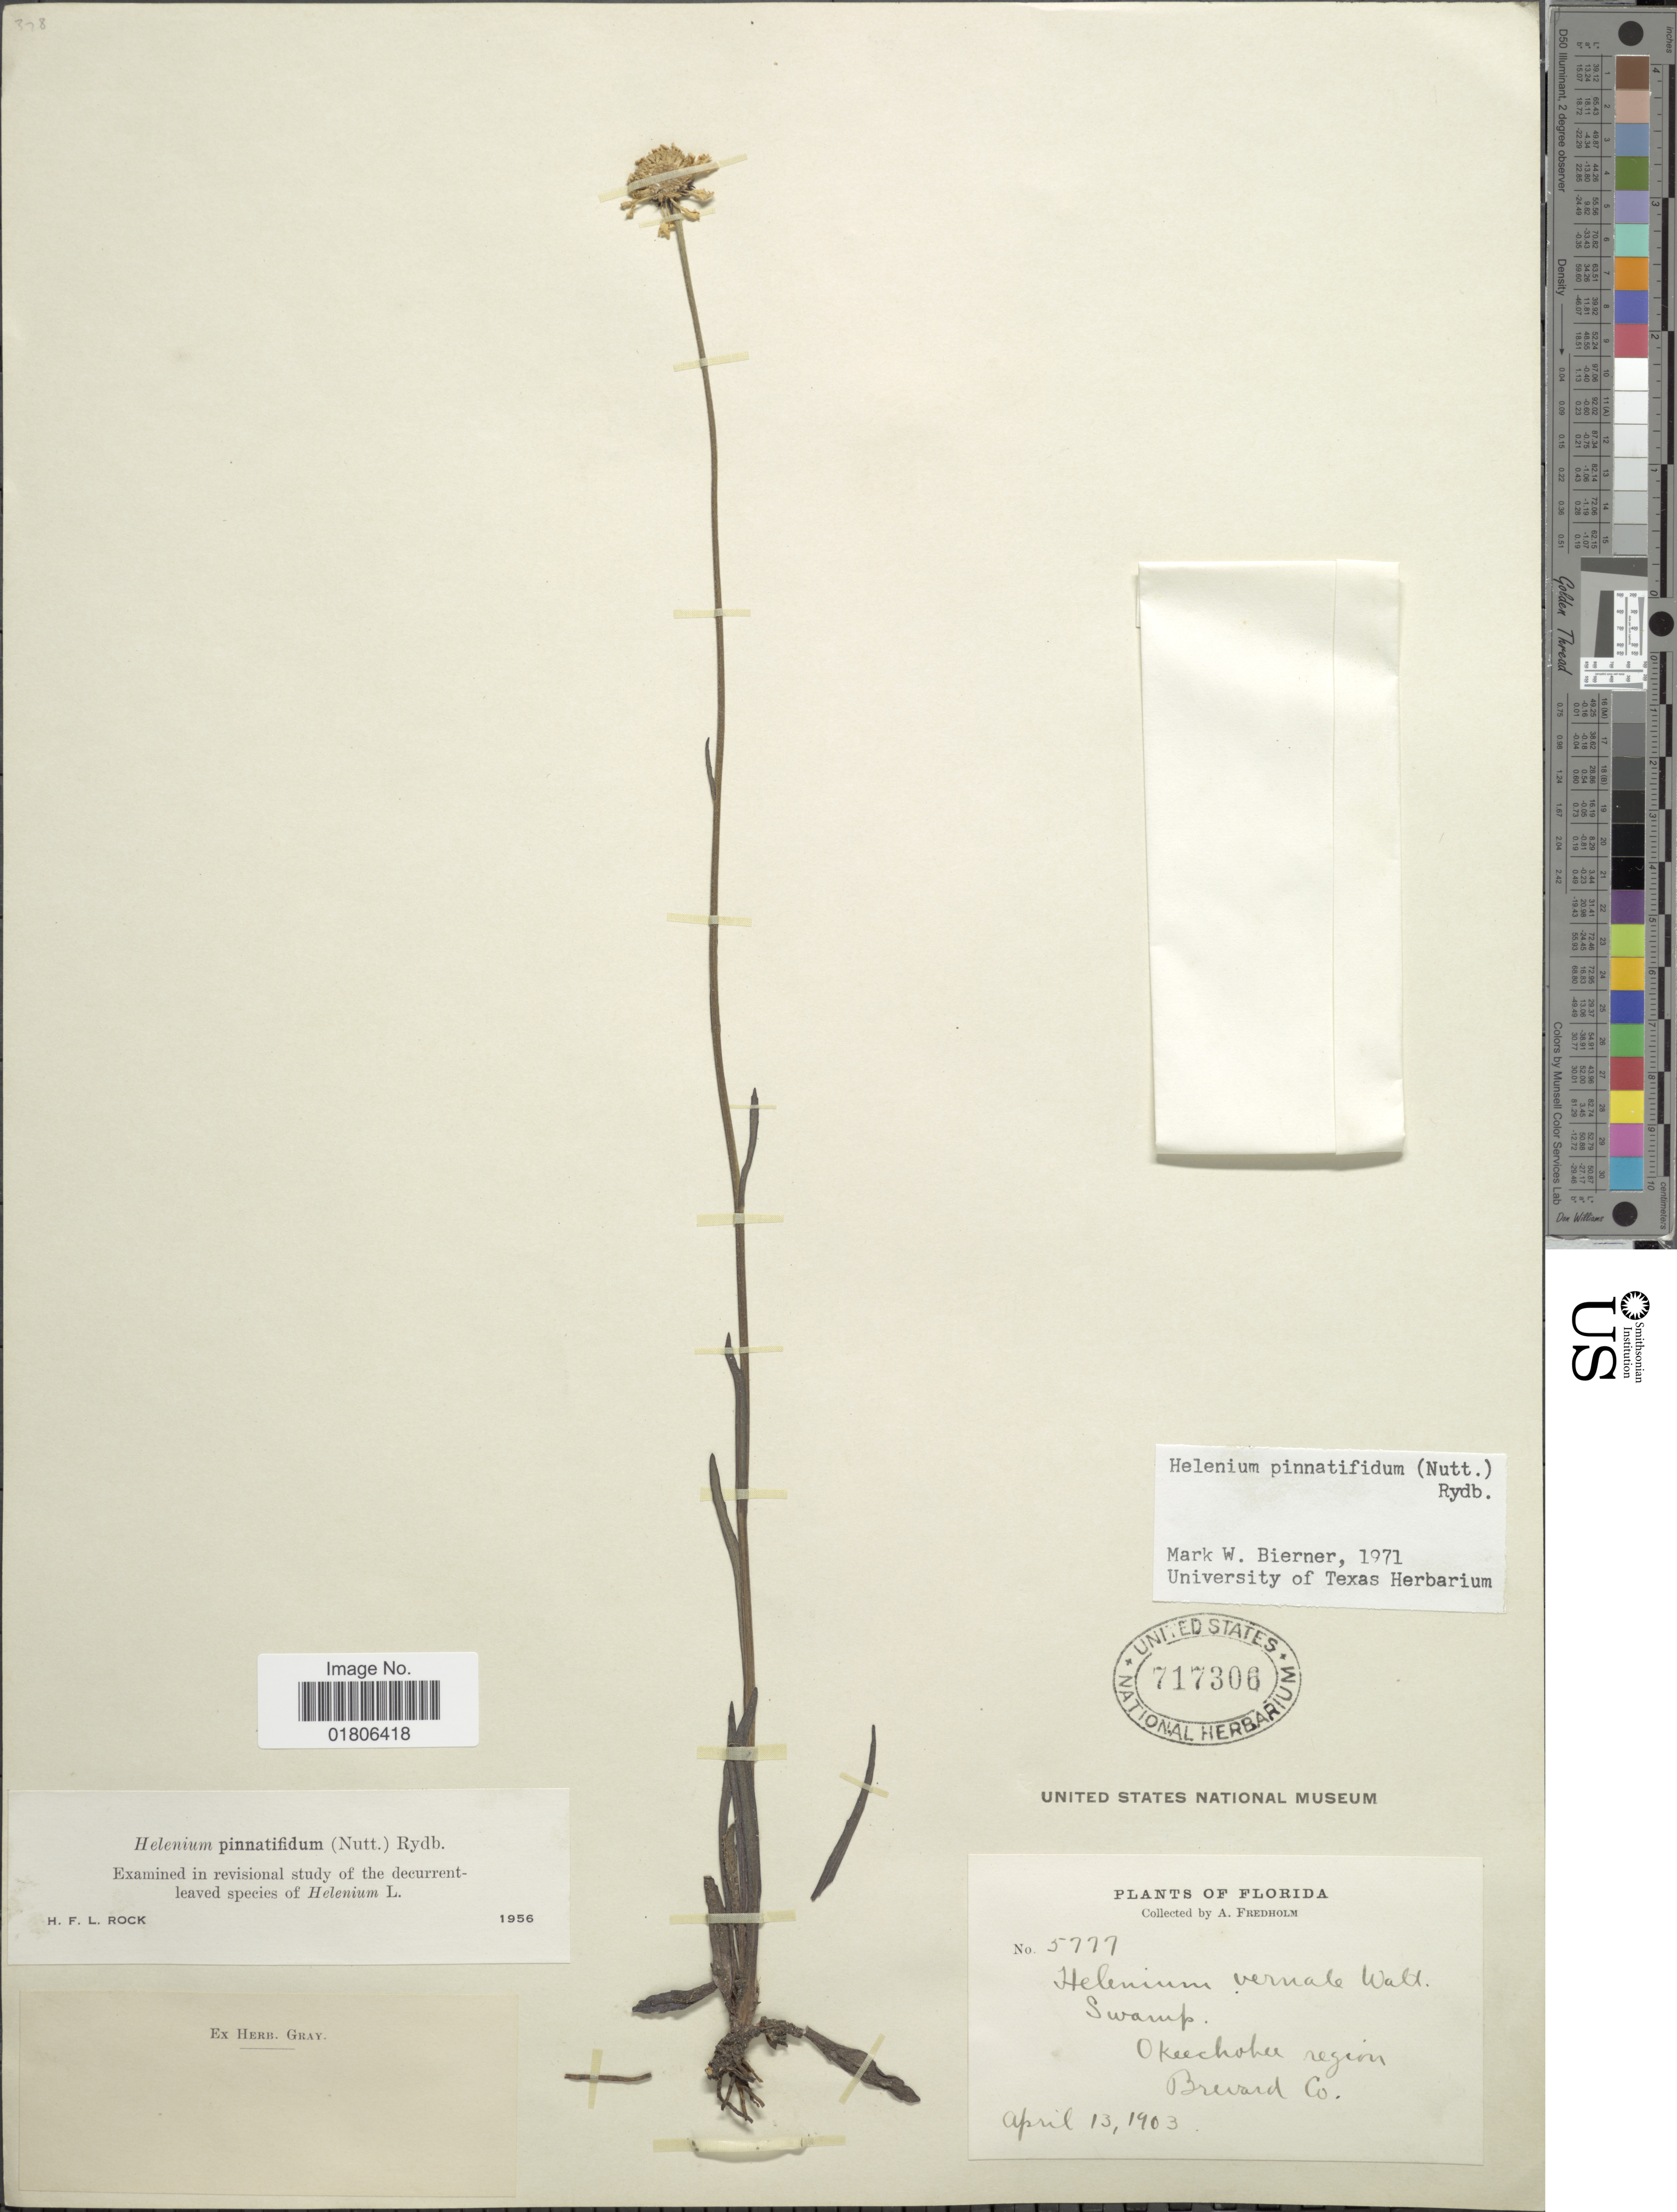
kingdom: Plantae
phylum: Tracheophyta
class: Magnoliopsida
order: Asterales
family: Asteraceae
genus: Helenium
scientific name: Helenium pinnatifidum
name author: (Schwein. ex Nutt.) Rydb.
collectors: A. Fredholm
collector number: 5777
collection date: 1903-04-13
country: United States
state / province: Florida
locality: Swamp, Okeechohee region, Brevard Co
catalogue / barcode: US 717306